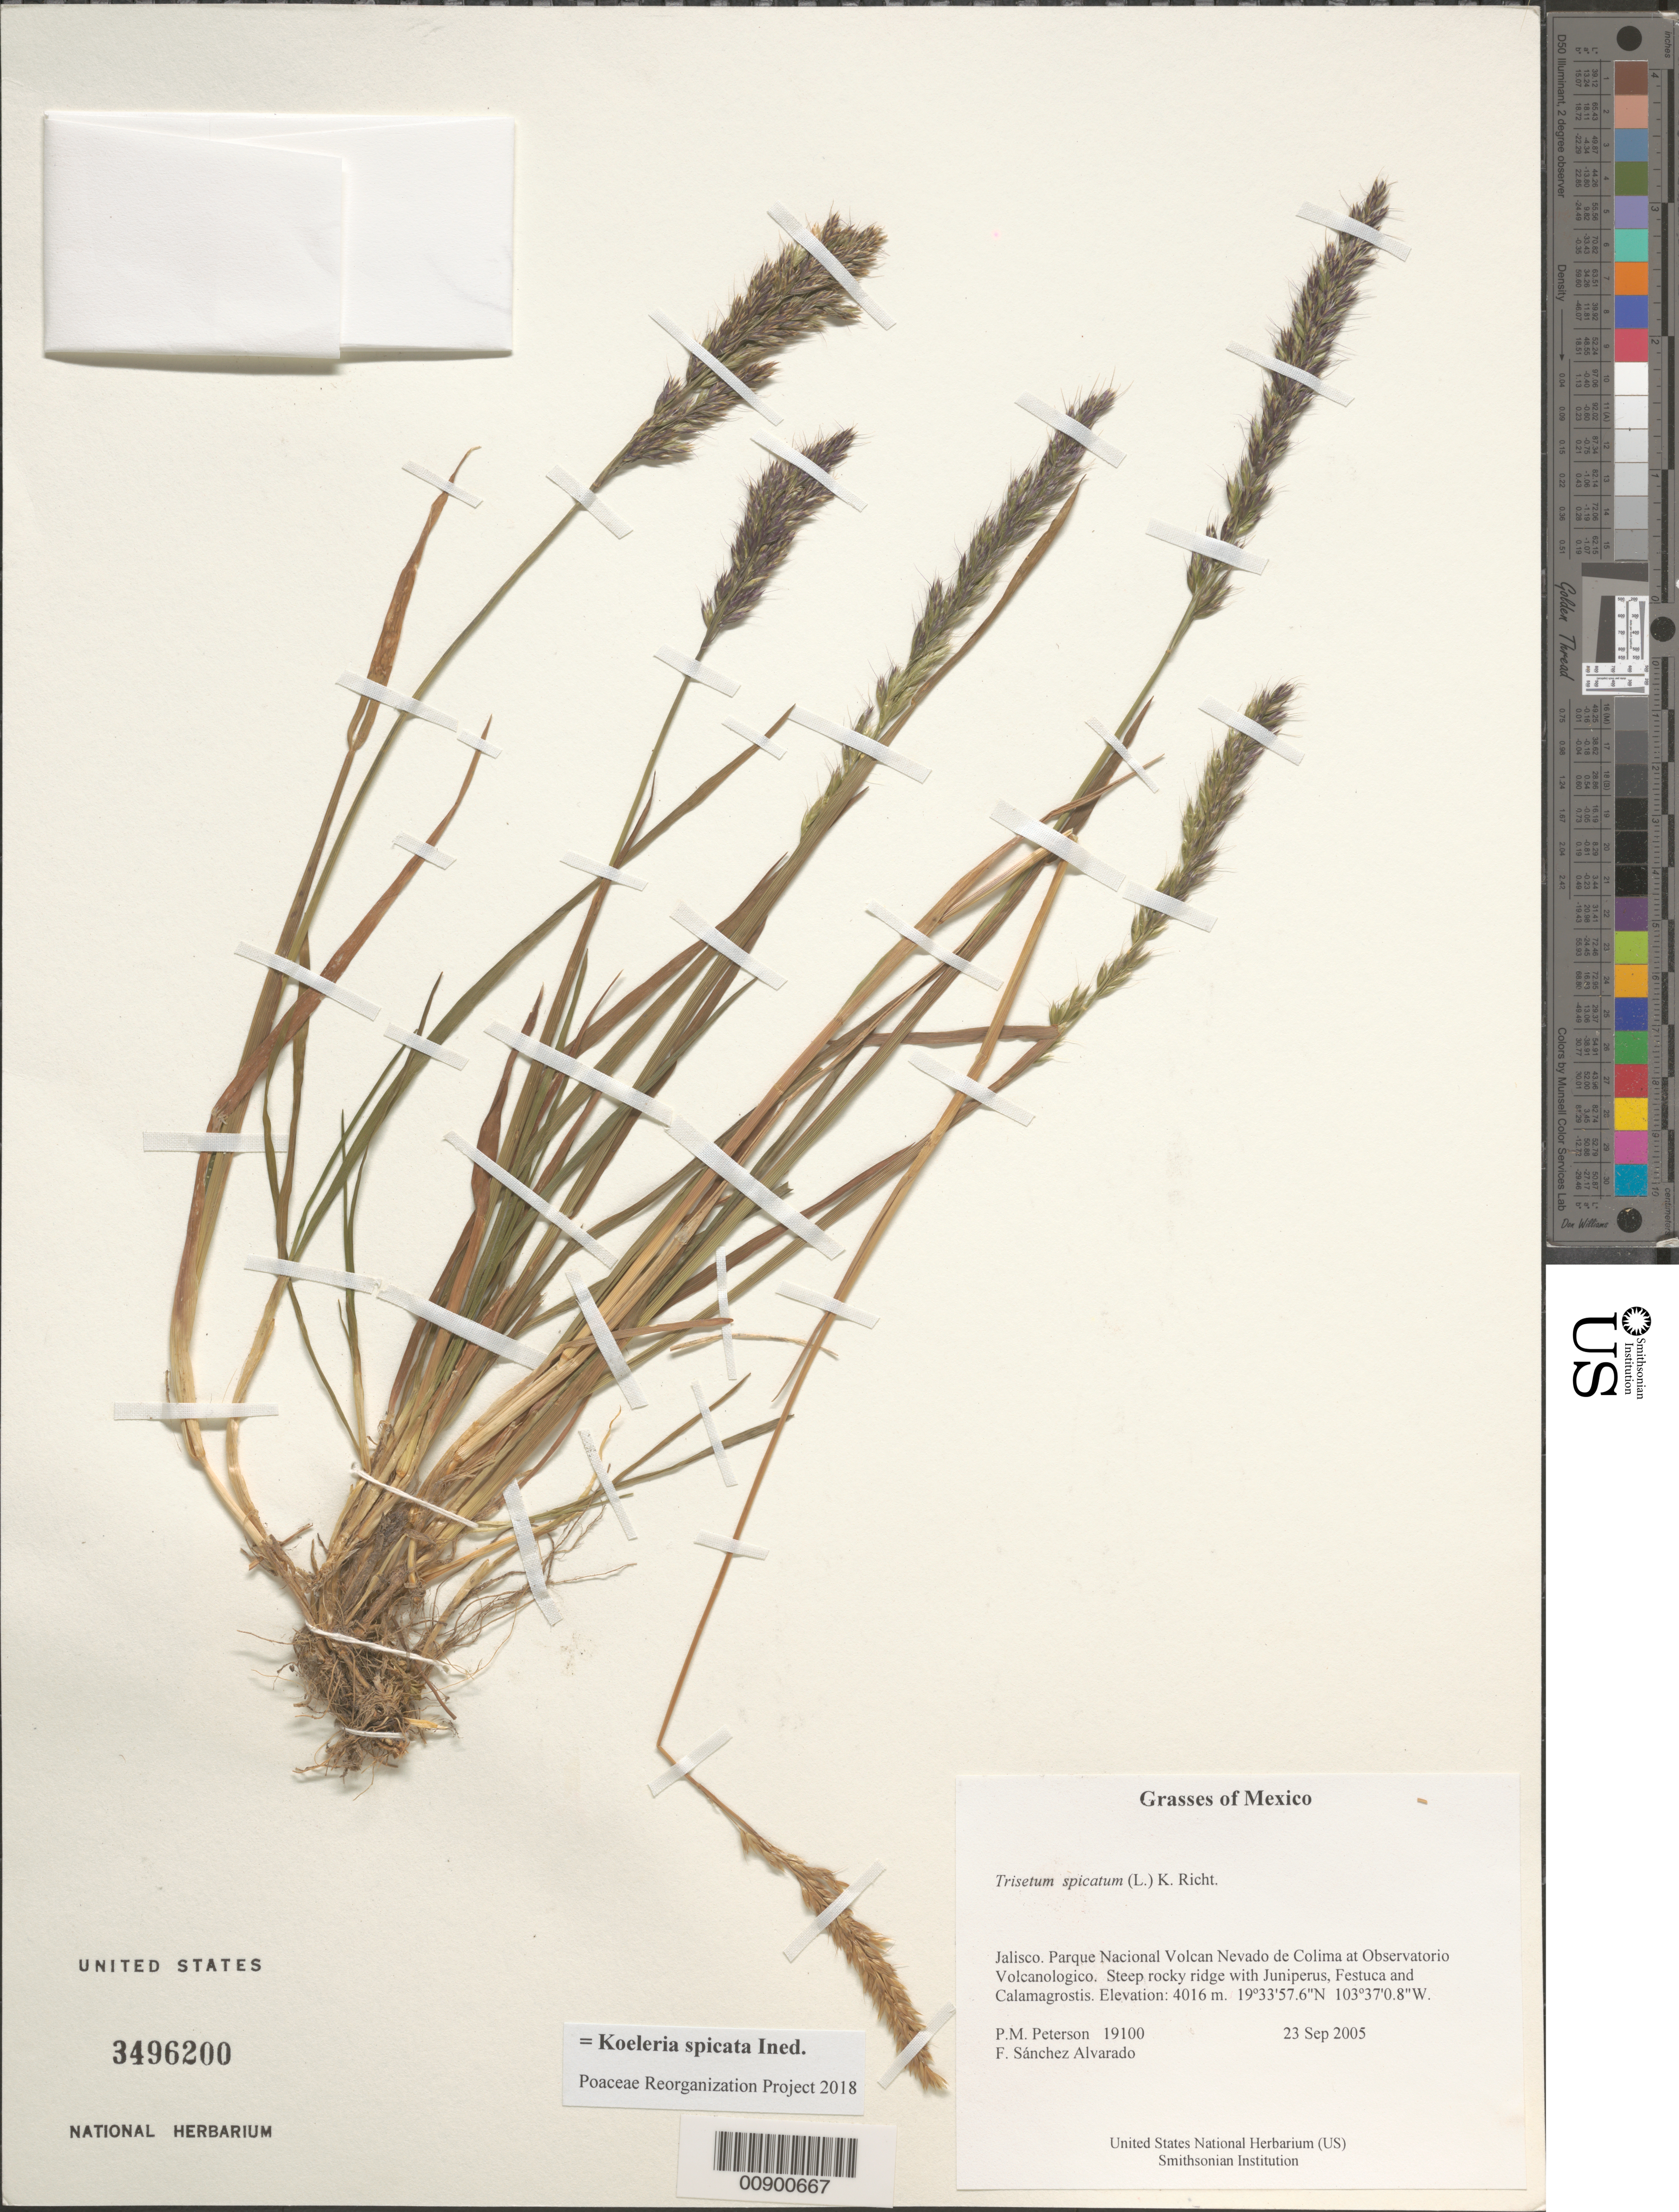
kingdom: Plantae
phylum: Tracheophyta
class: Liliopsida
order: Poales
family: Poaceae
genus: Koeleria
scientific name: Koeleria spicata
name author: (L.) Barberá et al.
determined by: Poaceae Reorganization Project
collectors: P. M. Peterson & F. Sánchez Alvarado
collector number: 19100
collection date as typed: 23 Sep 2005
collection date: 2005-09-23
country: Mexico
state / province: Jalisco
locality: Parque Nacional Volcan Nevado de Colima at Observatorio Volcanologico. Steep rocky ridge with Juniperus, Festuca and Calamagrostis.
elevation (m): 4016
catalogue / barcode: US 3496200